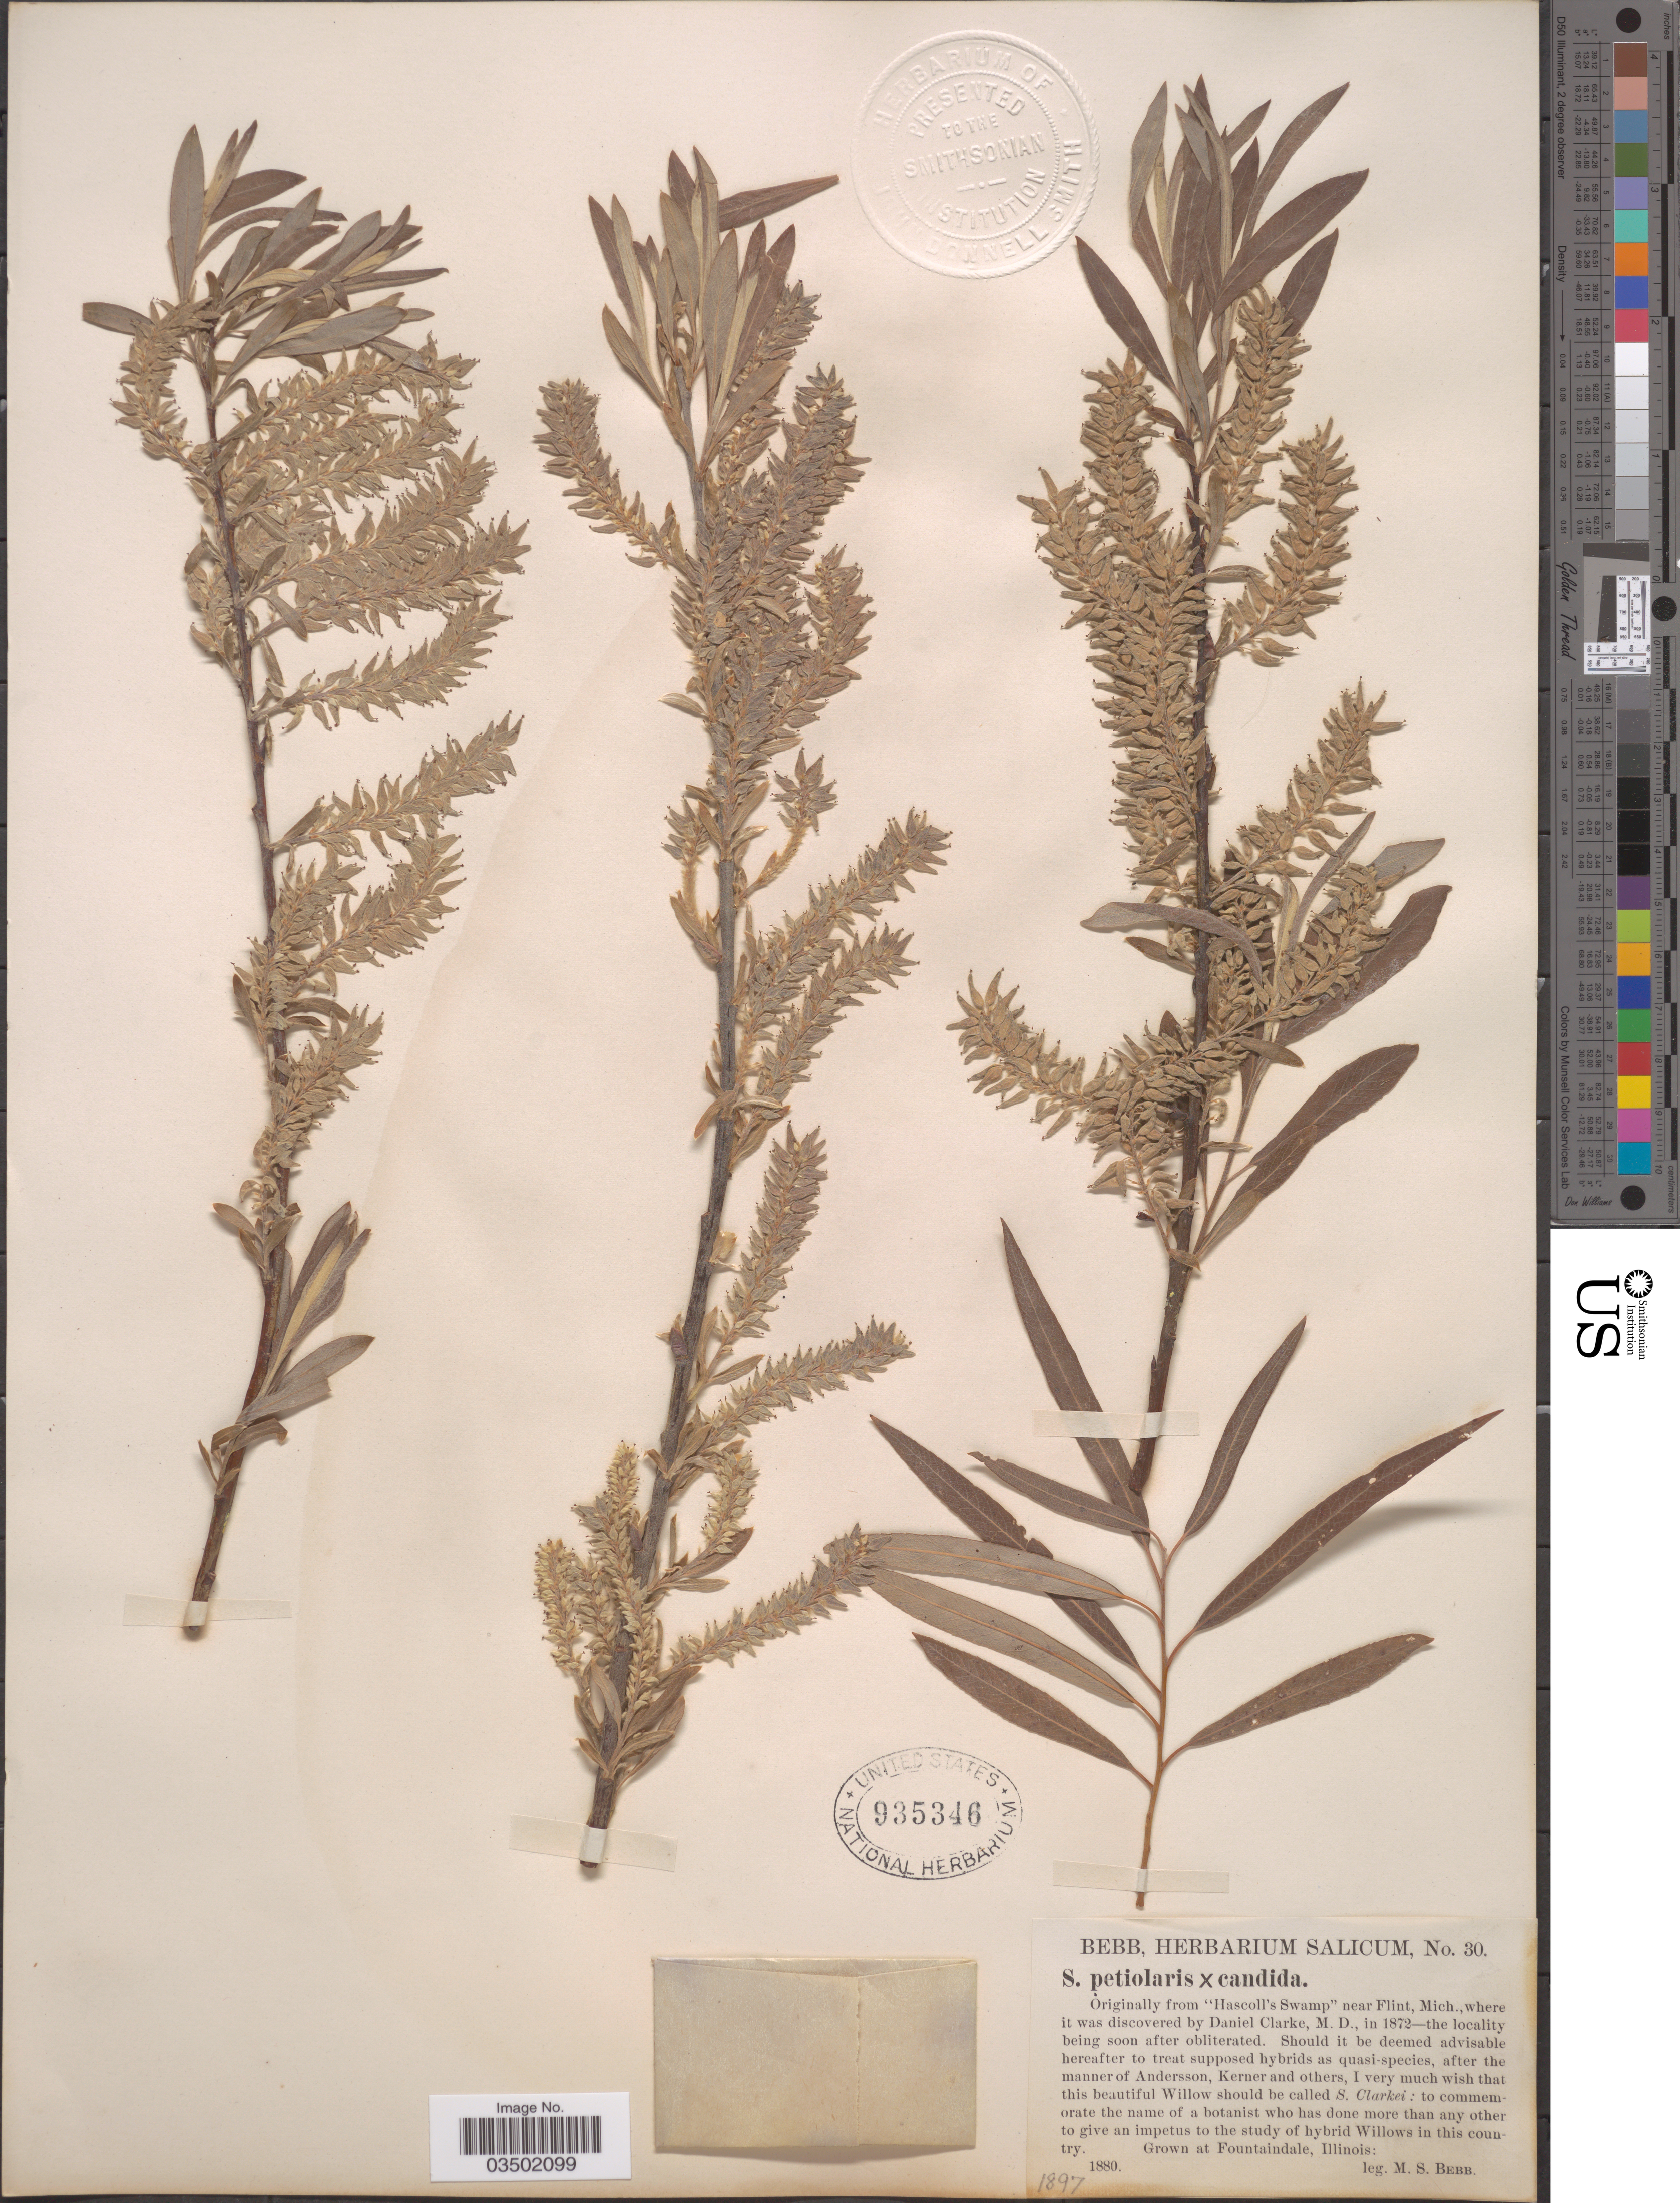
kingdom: Plantae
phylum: Tracheophyta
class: Magnoliopsida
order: Malpighiales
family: Salicaceae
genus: Salix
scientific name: Salix petiolaris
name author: Sm.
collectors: M. Bebb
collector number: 30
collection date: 1880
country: United States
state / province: Illinois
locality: At Fountaindale.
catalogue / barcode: US 935346